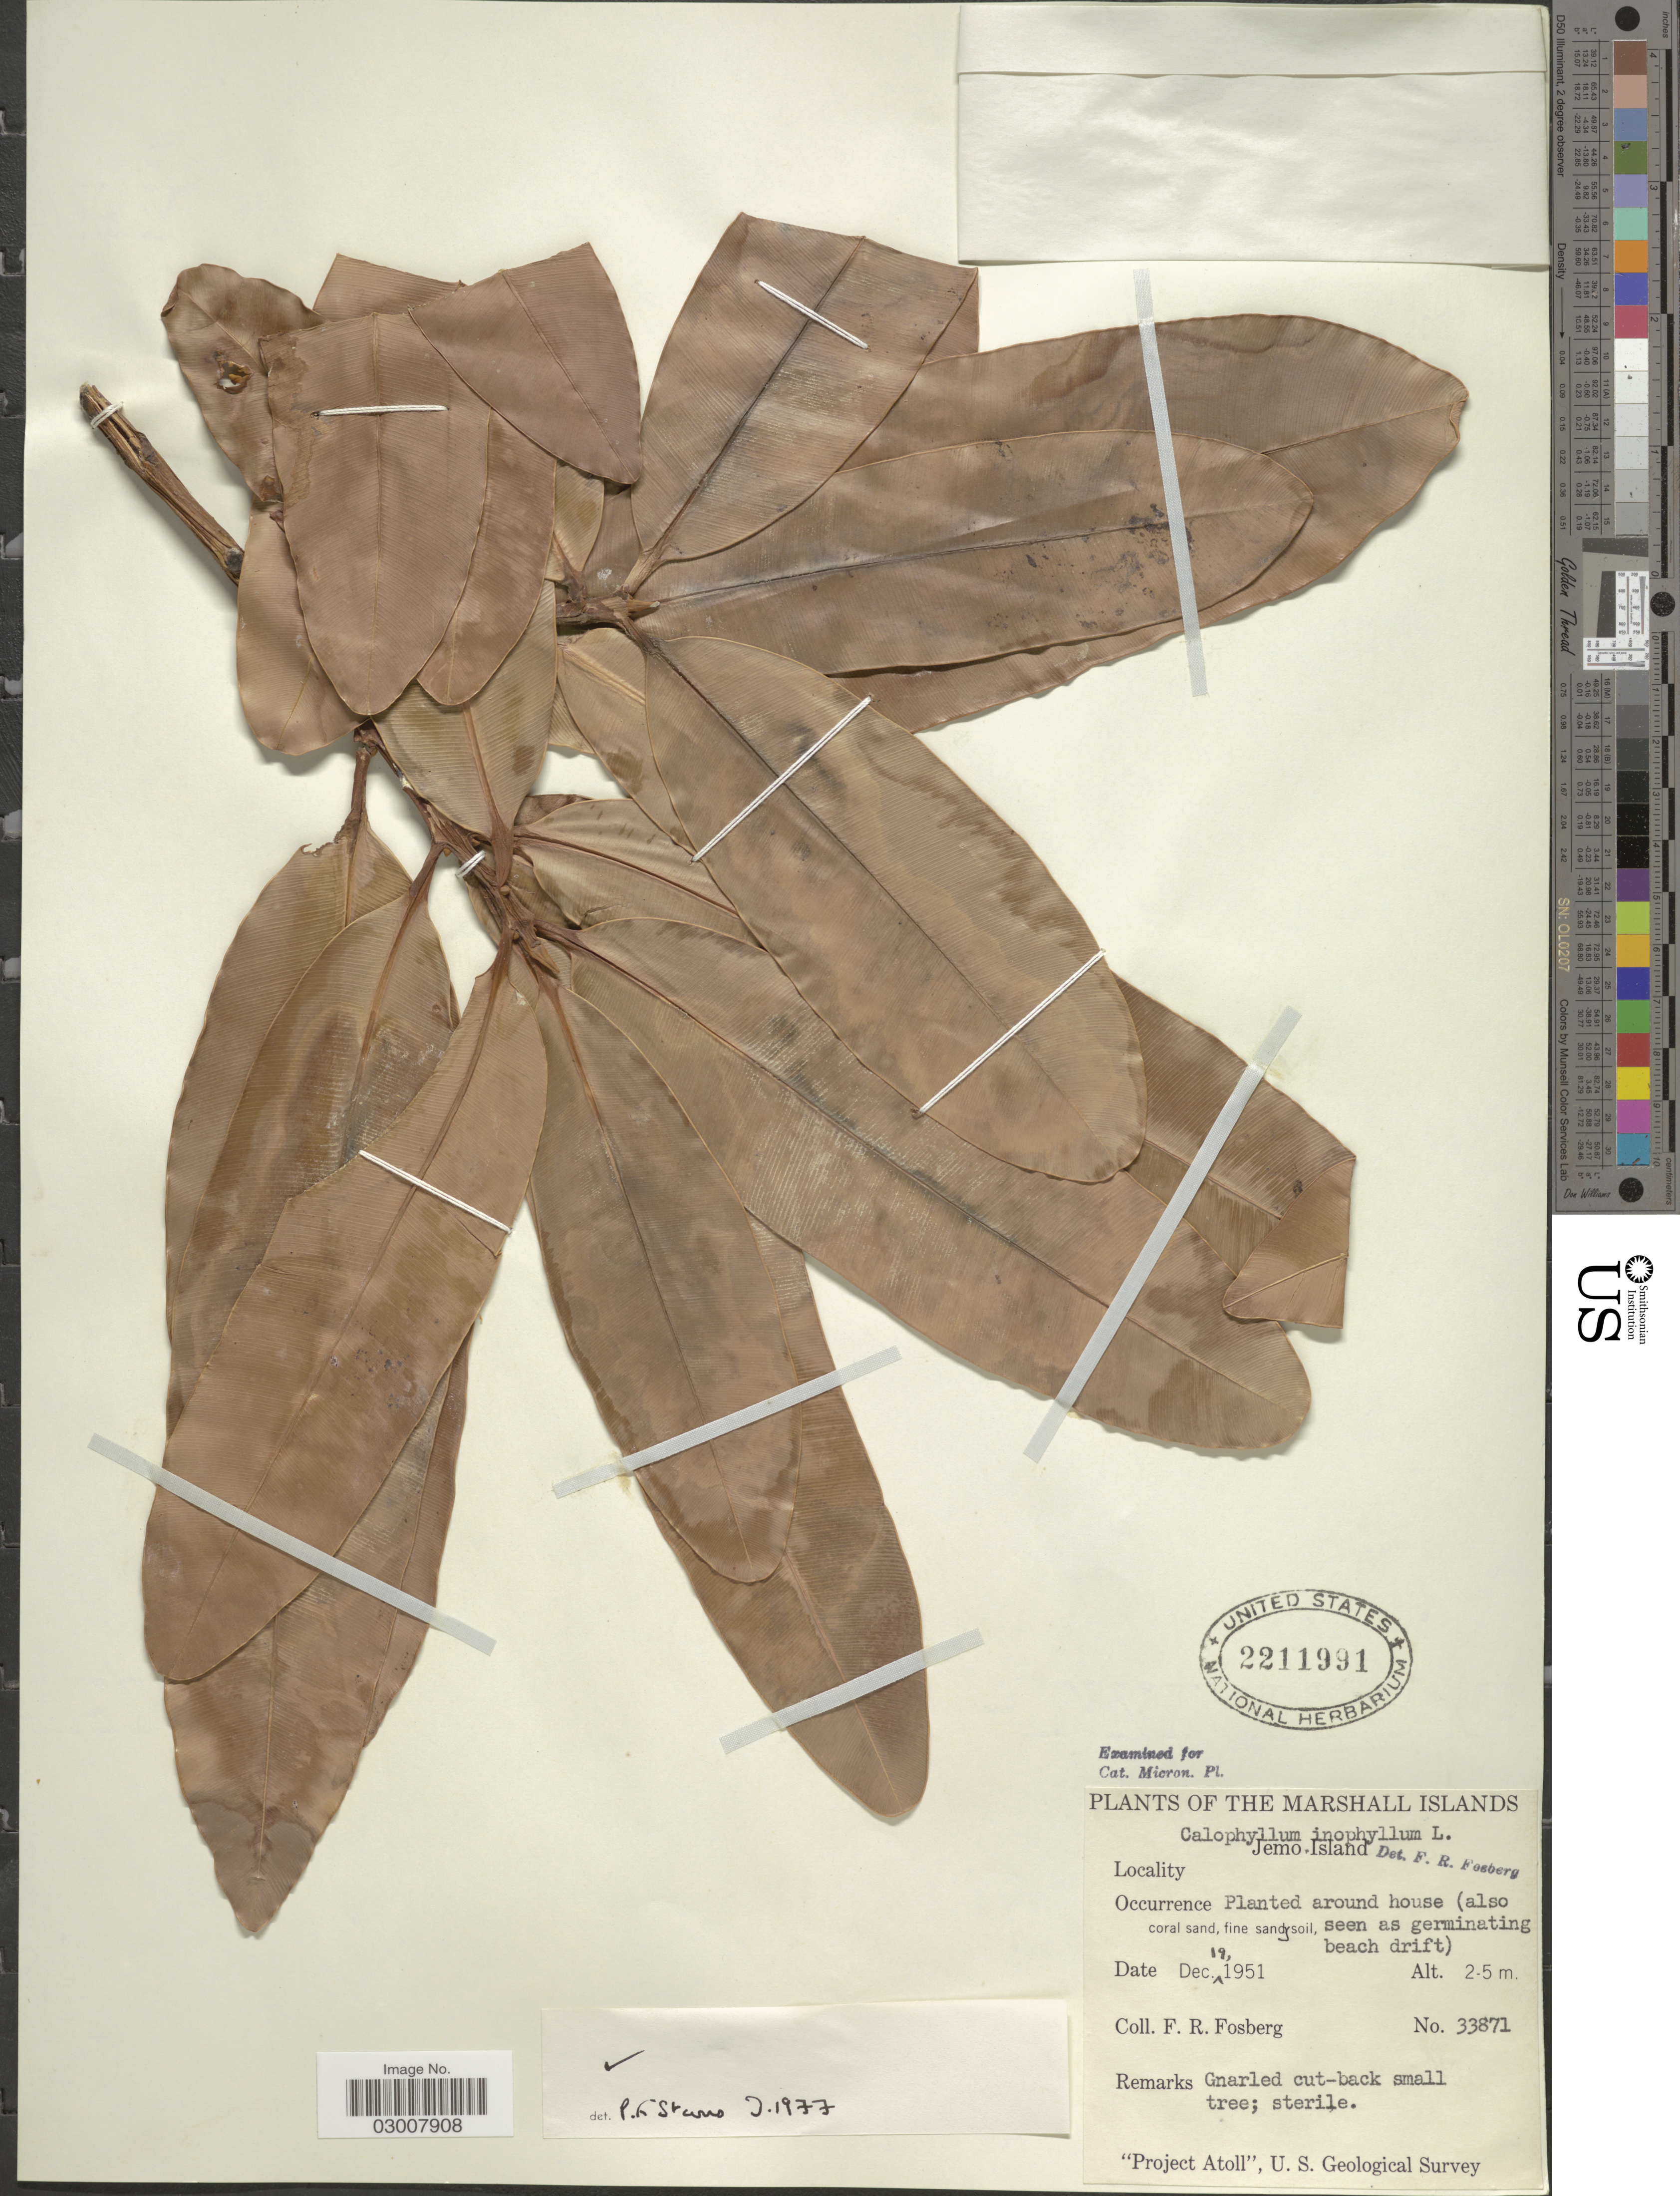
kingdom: Plantae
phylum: Tracheophyta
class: Magnoliopsida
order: Malpighiales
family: Calophyllaceae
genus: Calophyllum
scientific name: Calophyllum inophyllum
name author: L.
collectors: F. R. Fosberg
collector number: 33871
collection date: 1951-12-19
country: Marshall Islands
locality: Jemo Island.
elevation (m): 2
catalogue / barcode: US 2211991